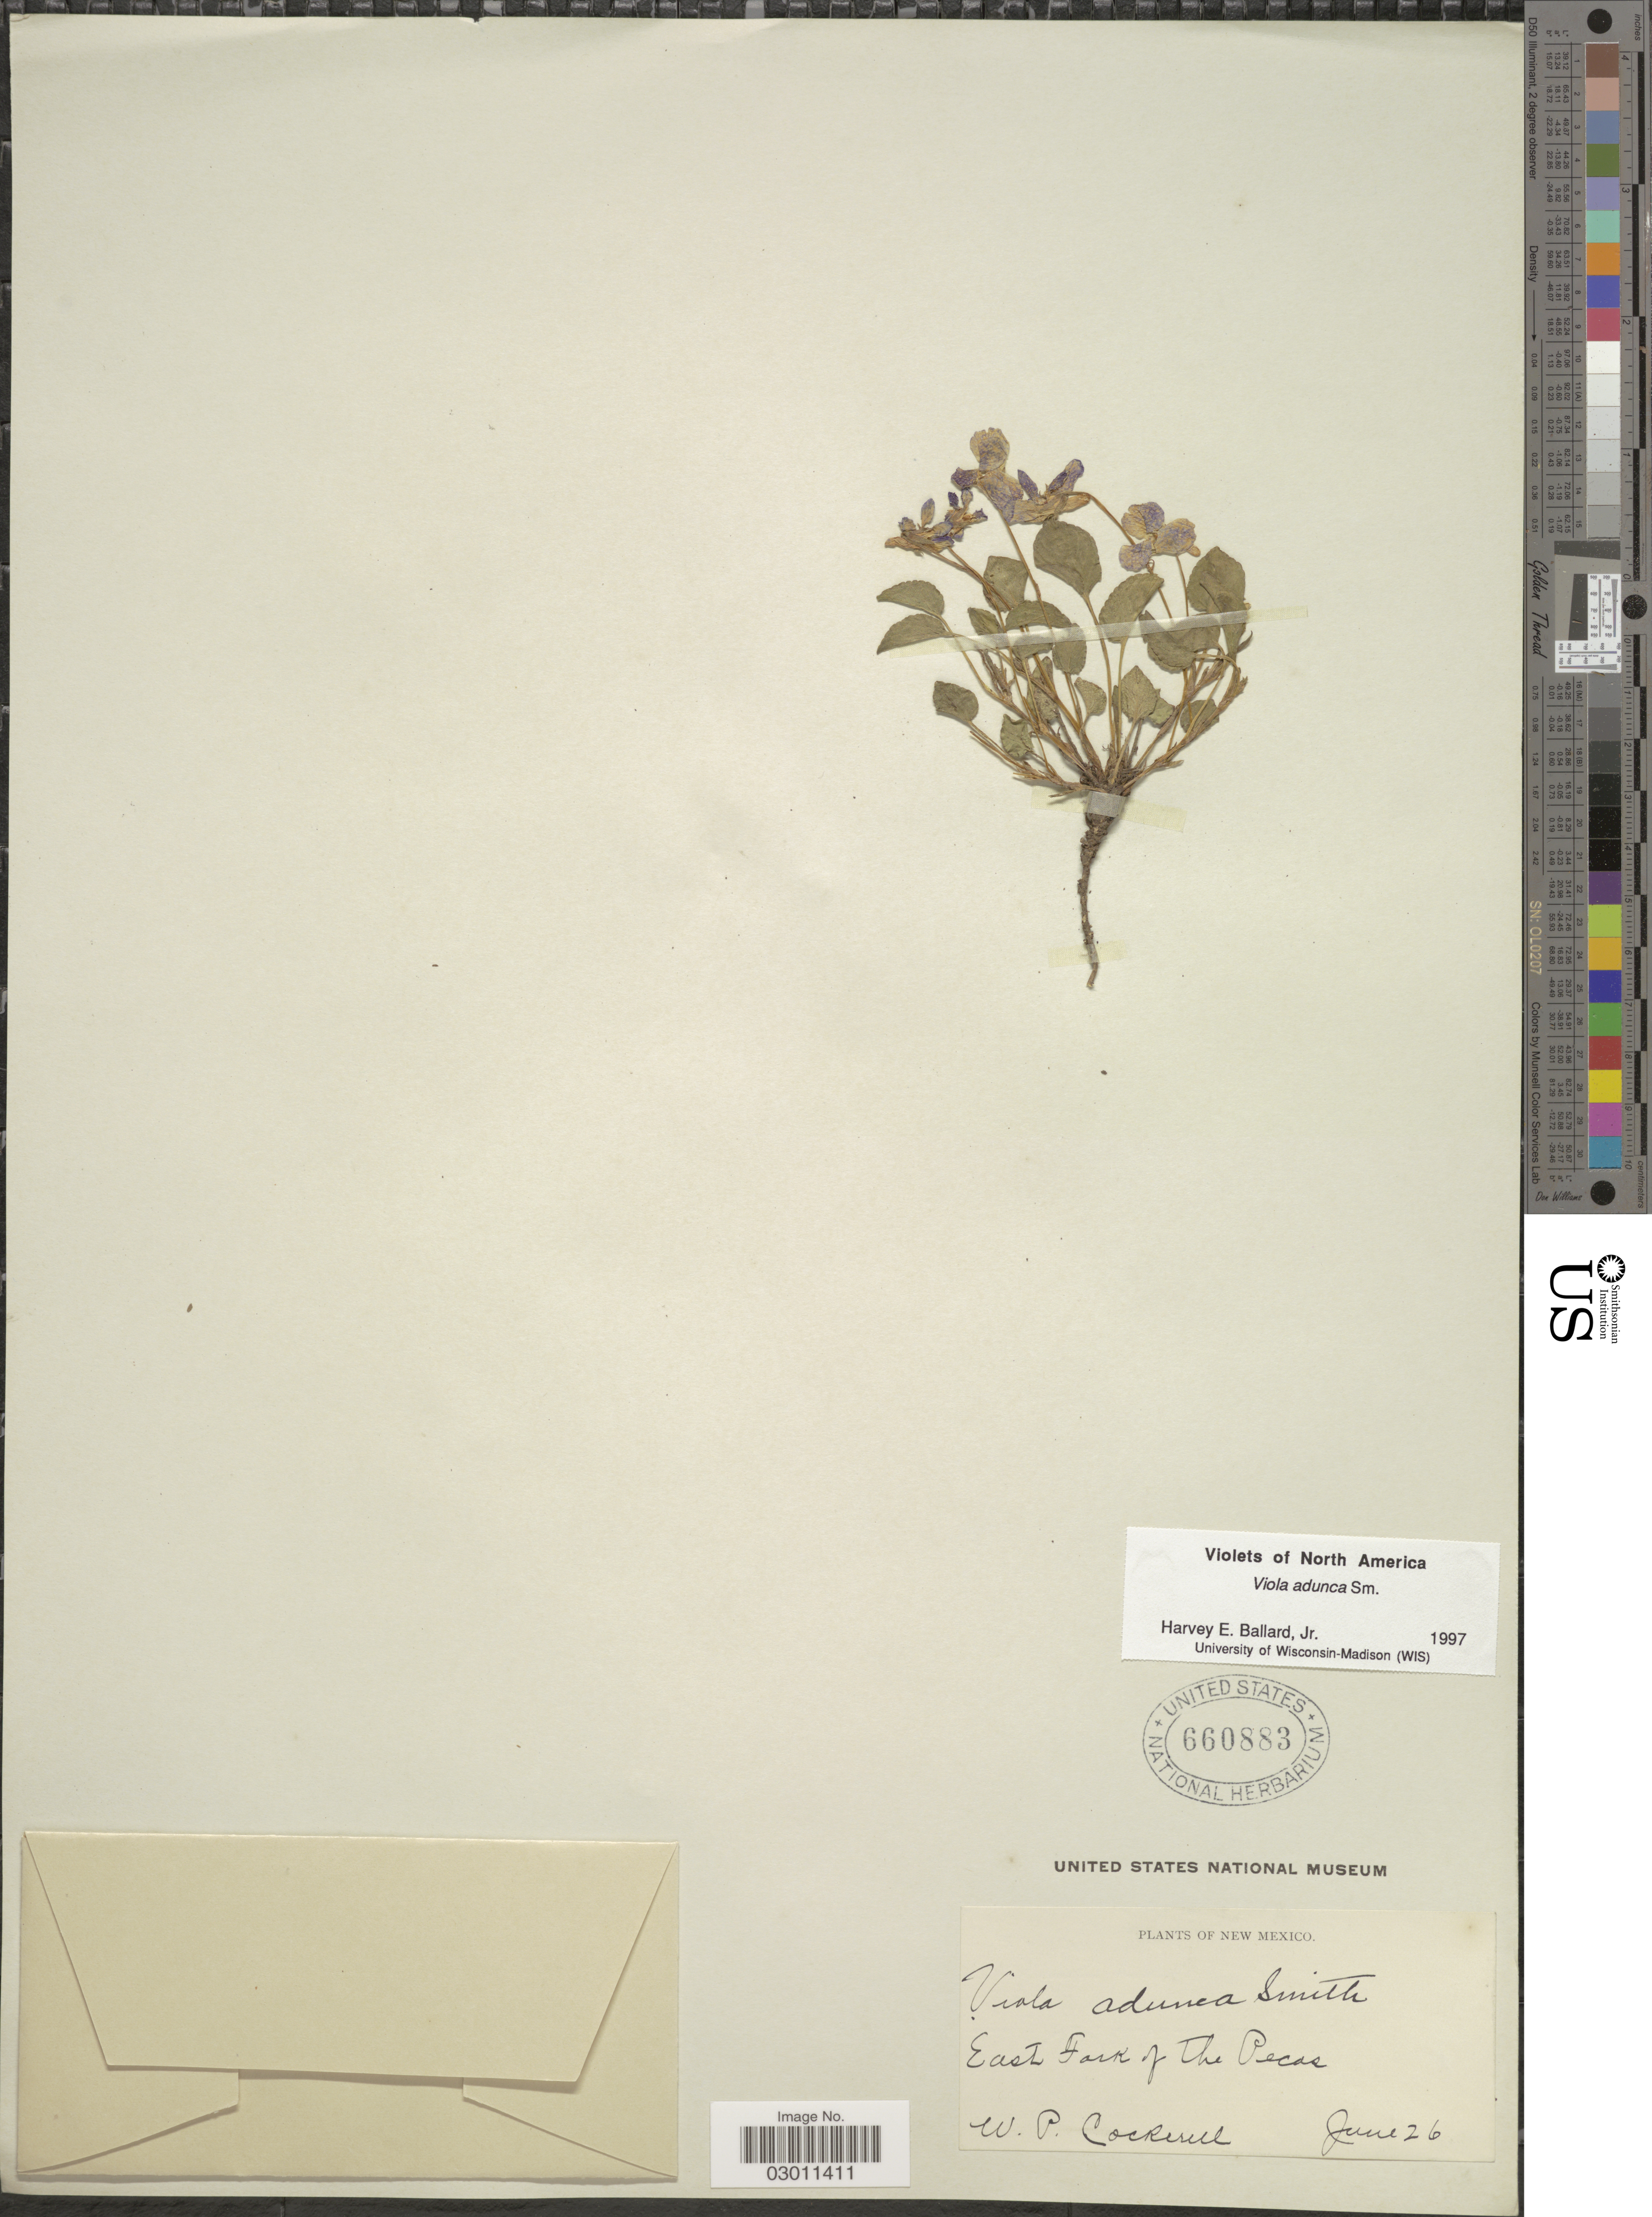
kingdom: Plantae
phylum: Tracheophyta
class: Magnoliopsida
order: Malpighiales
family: Violaceae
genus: Viola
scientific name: Viola adunca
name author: Sm.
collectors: W. Cockerell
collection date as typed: Transcribed d/m/y: /6/26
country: United States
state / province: New Mexico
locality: East Fork of the Pecas.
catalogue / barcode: US 660883